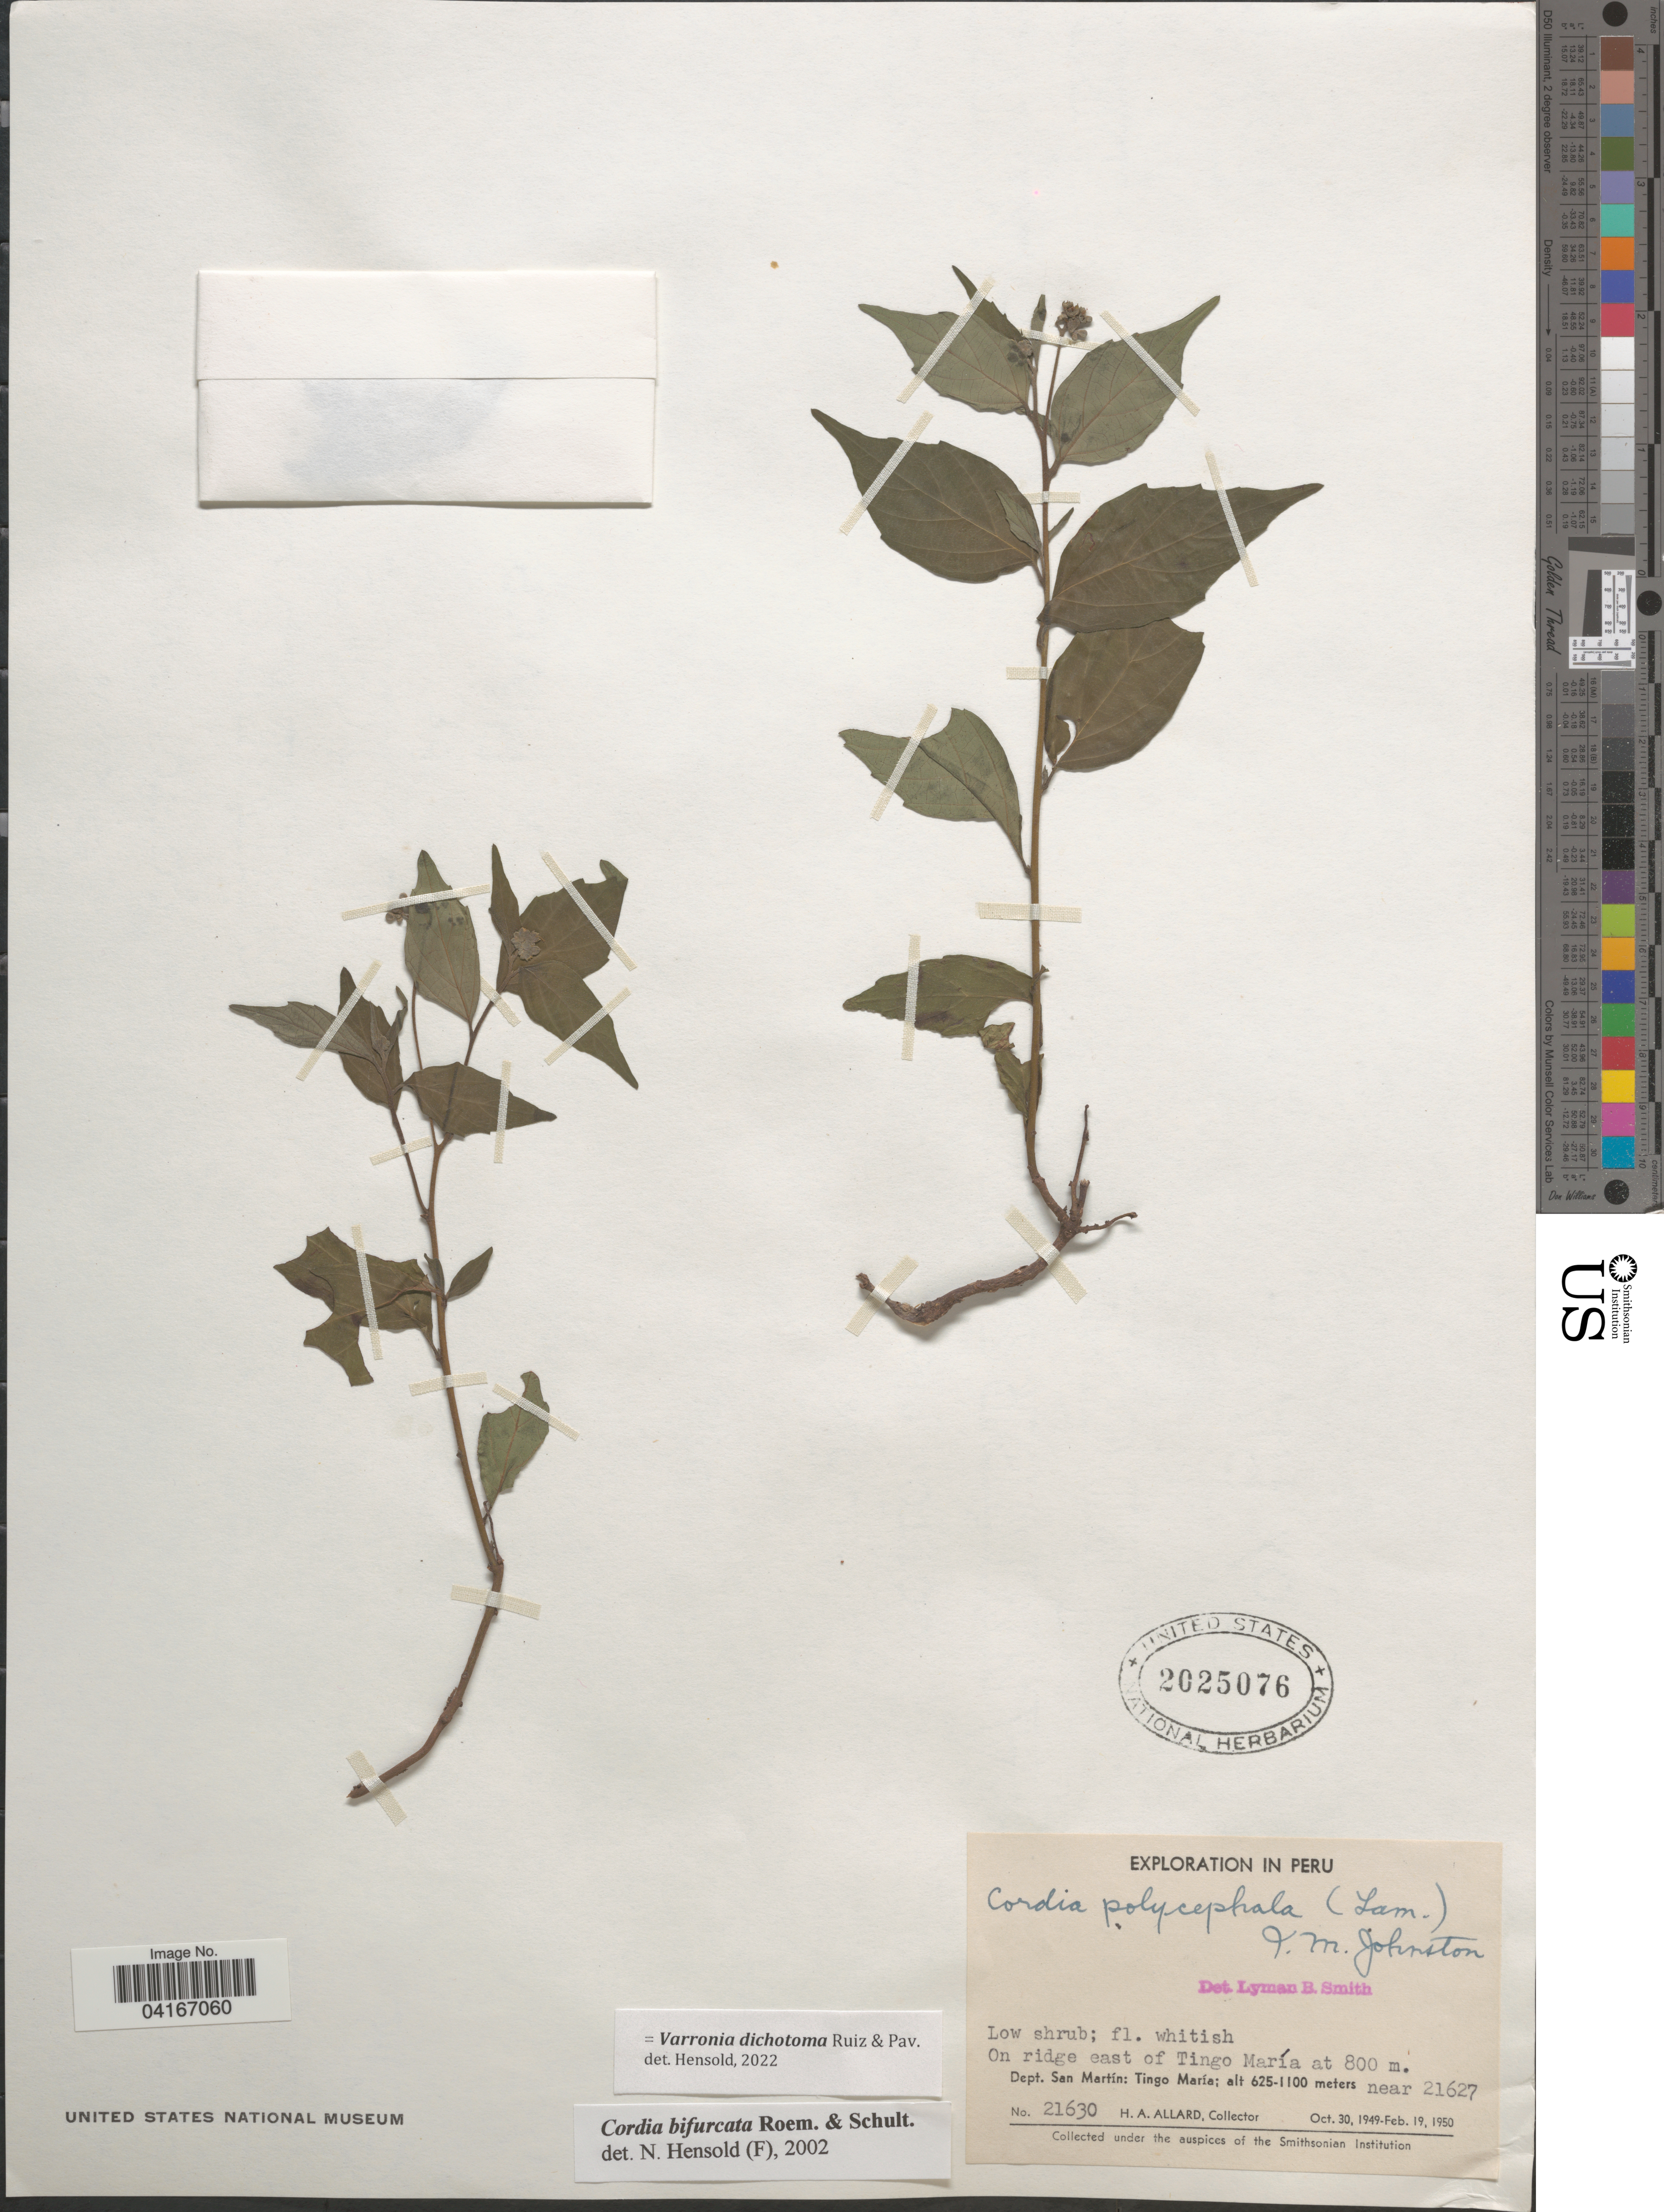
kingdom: Plantae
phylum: Tracheophyta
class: Magnoliopsida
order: Boraginales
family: Cordiaceae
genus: Varronia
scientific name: Varronia dichotoma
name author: Ruiz & Pav.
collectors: H. A. Allard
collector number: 21630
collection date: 1949-10-30/1950-02-19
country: Peru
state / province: San Martin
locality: Exploration in Peru. On ridge east of Tingo María. Dept. San Martín: Tingo María; near 21627.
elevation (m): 625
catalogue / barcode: US 2025076